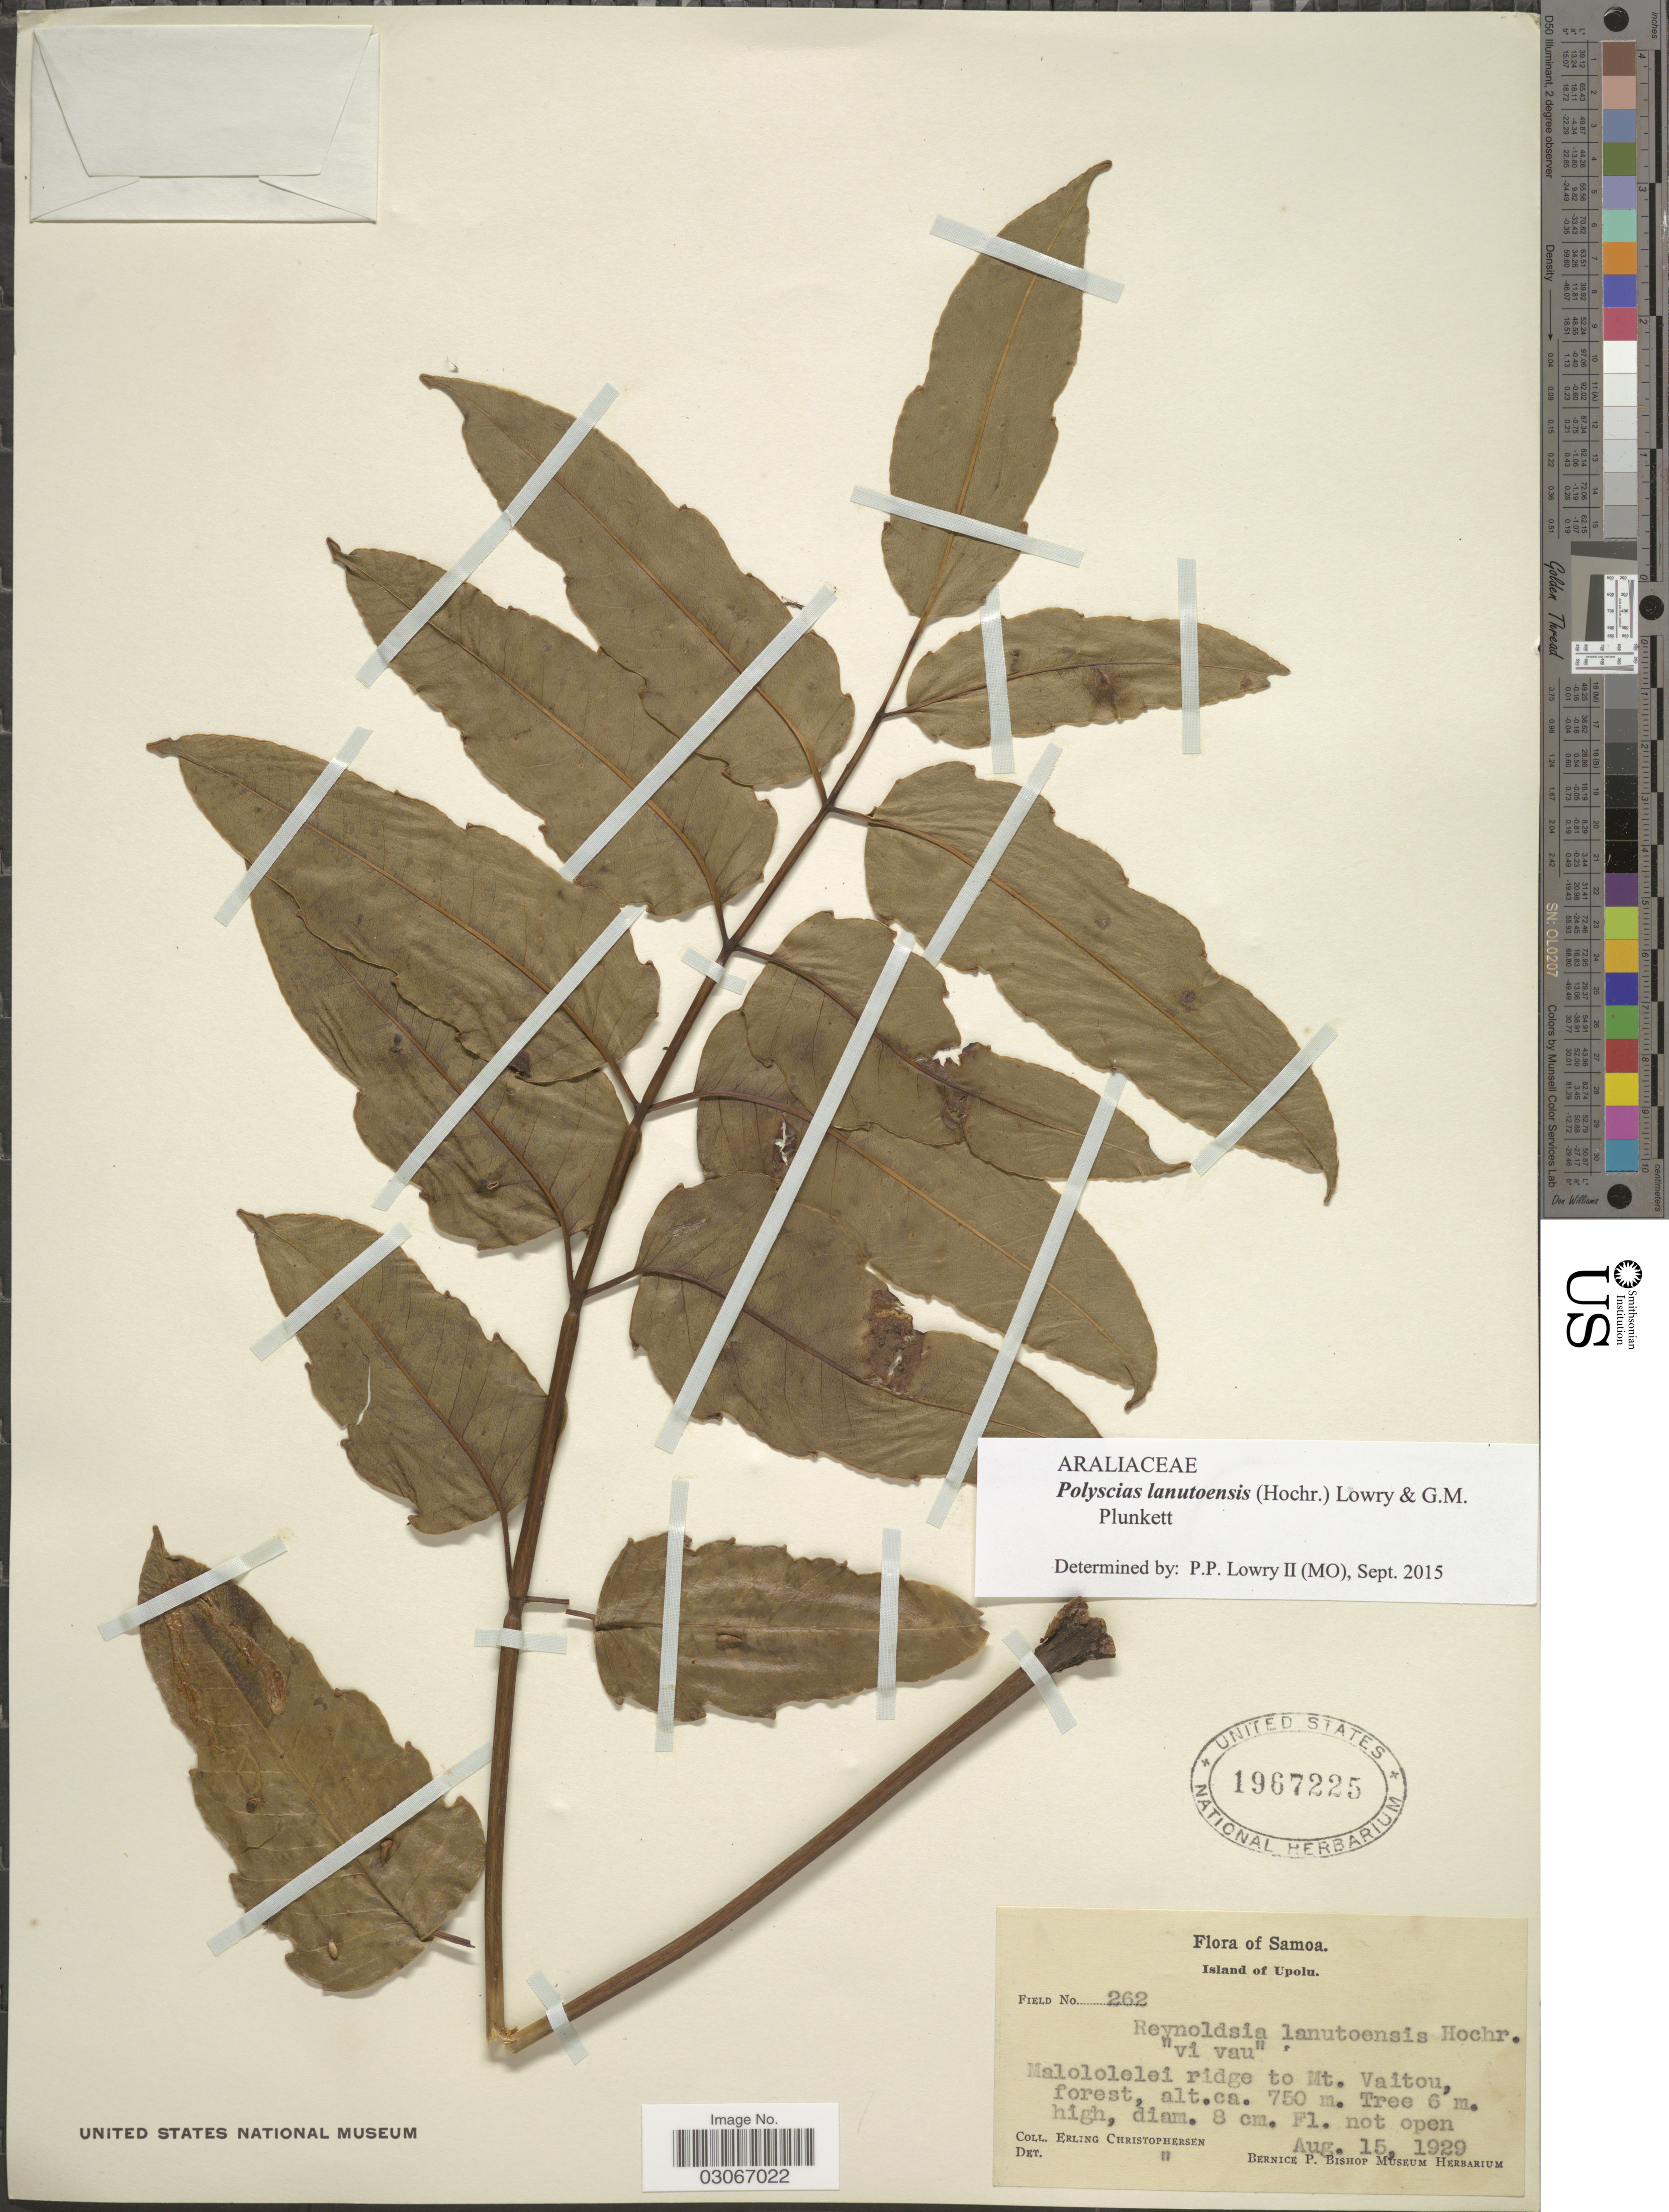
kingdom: Plantae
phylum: Tracheophyta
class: Magnoliopsida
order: Apiales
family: Araliaceae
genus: Polyscias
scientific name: Polyscias lanutoensis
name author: (Hochr.) Lowry & G. M. Plunkett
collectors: E. Christophersen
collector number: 262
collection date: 1929-08-15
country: Samoa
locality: Samoa. Island of Upolu. Malololelei ridge to Mt. Vaitou.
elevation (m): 750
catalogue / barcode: US 1967225